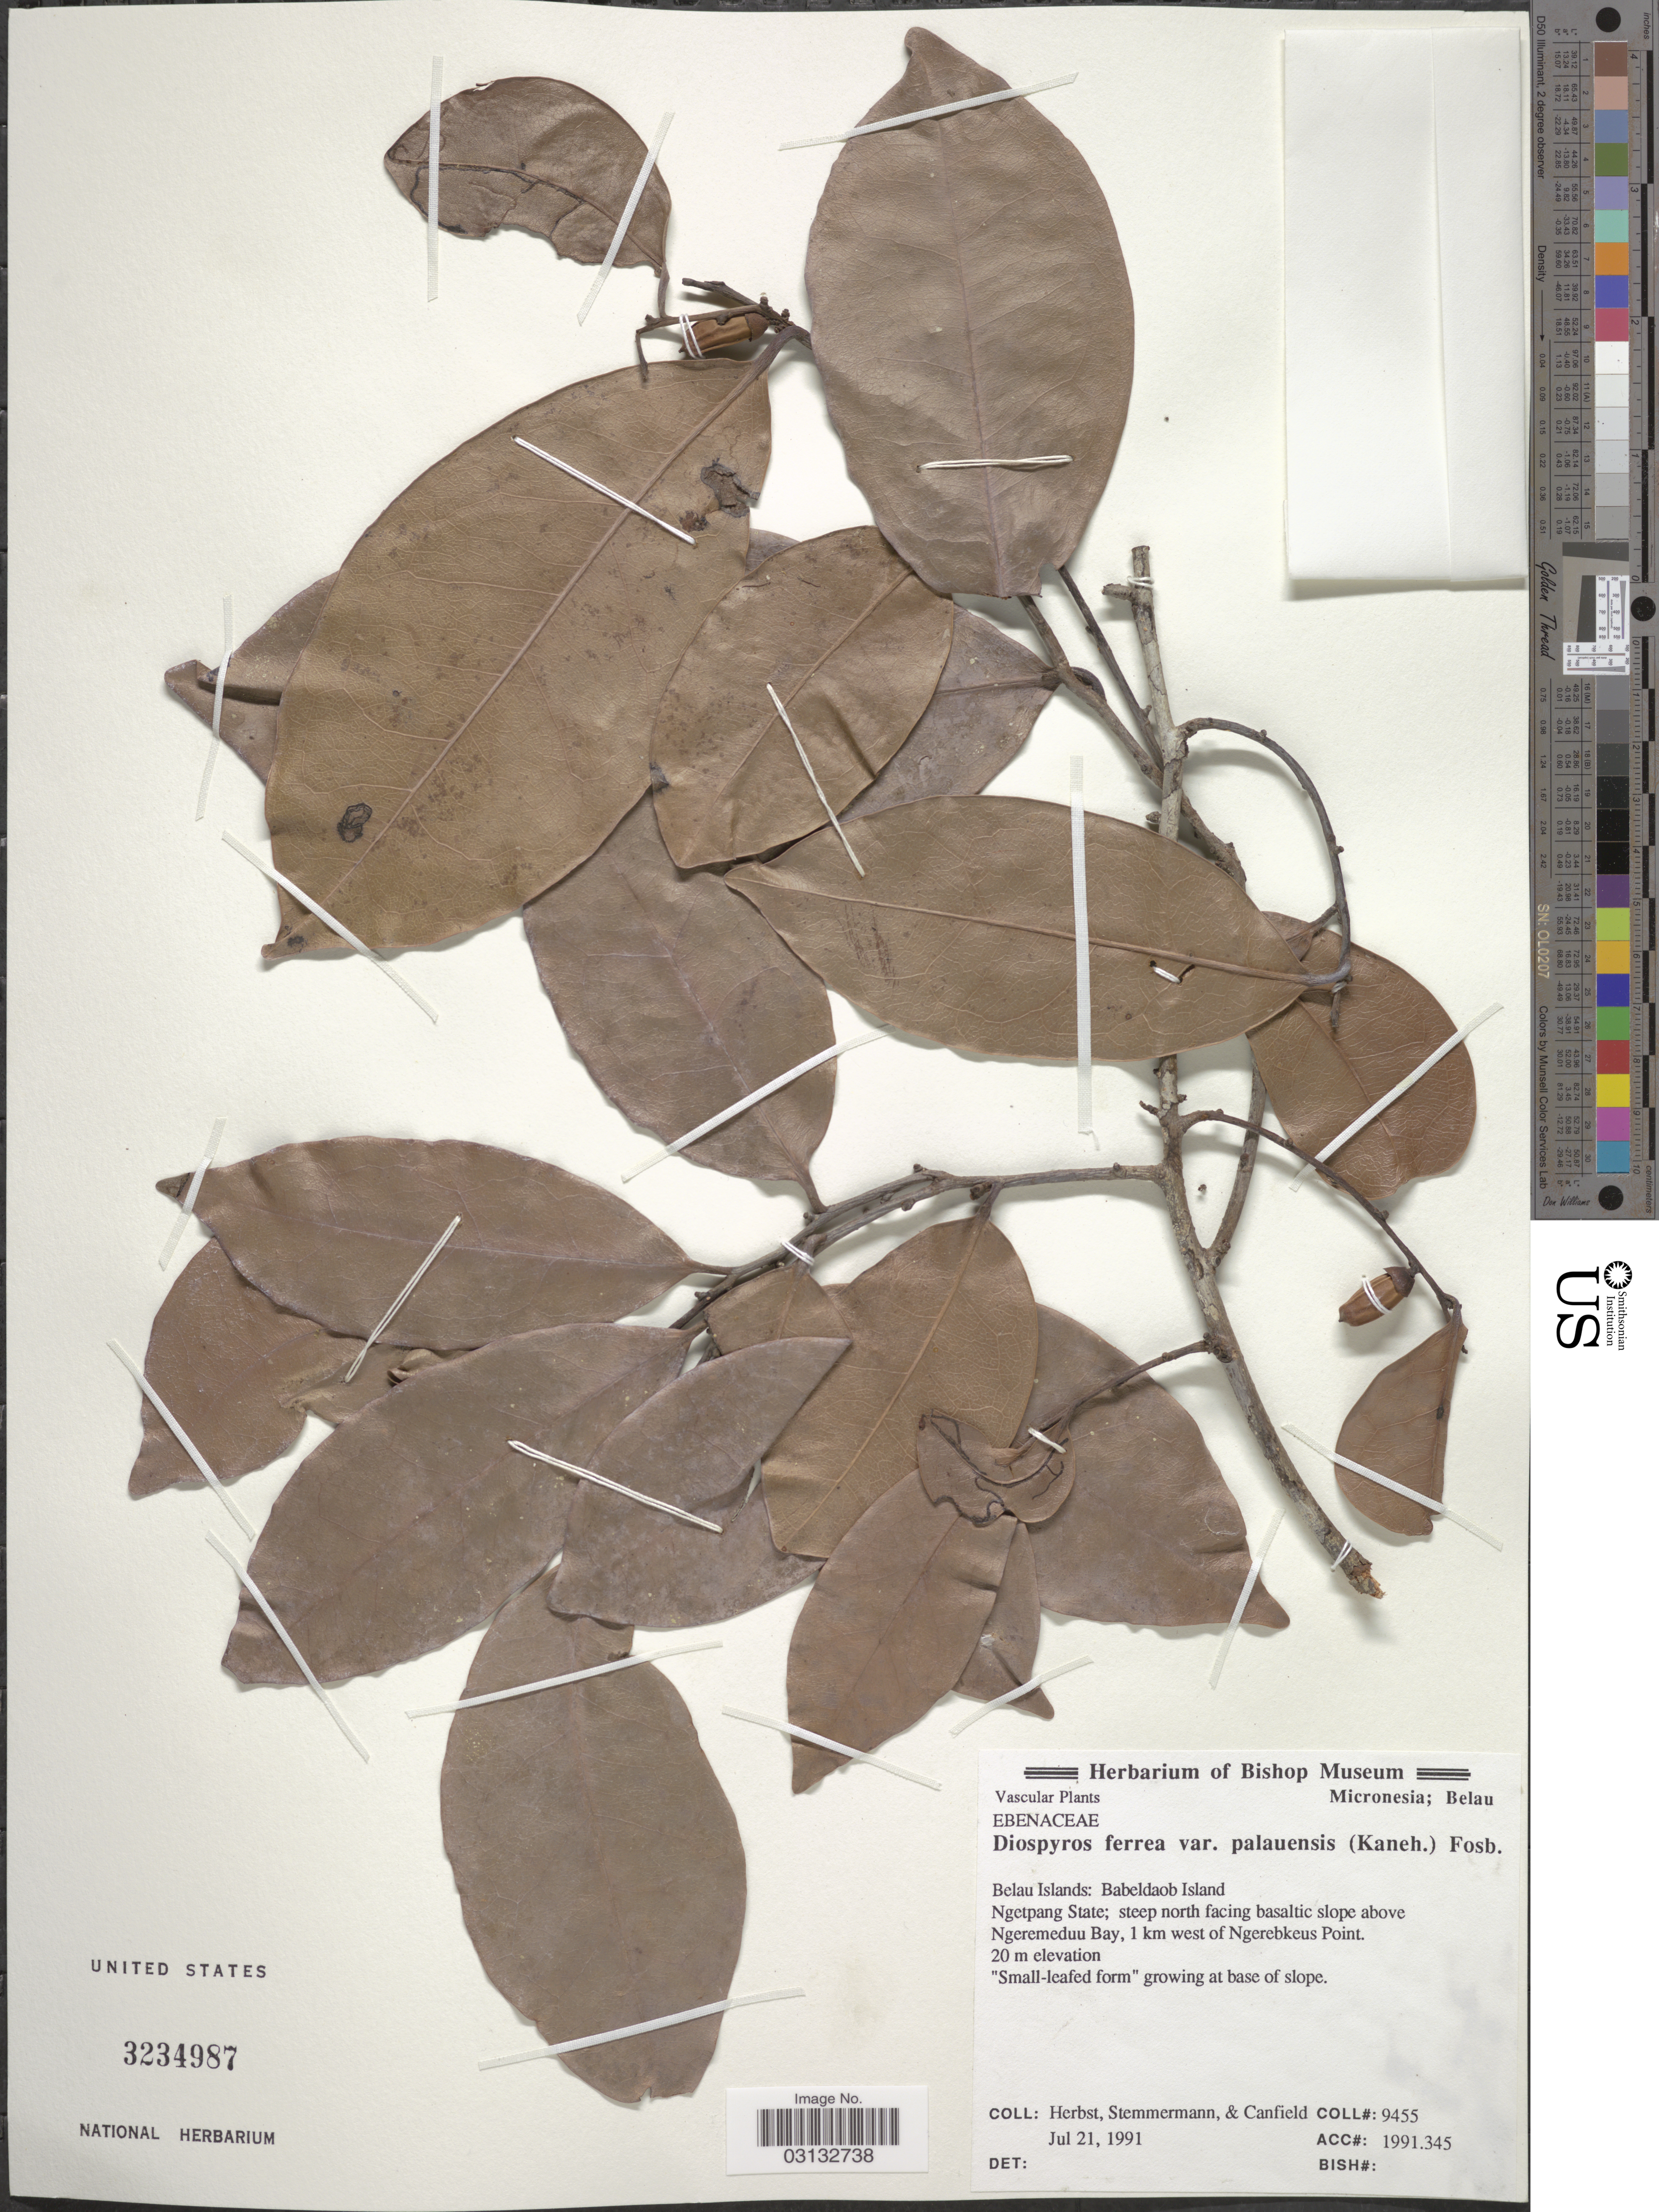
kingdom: Plantae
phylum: Tracheophyta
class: Magnoliopsida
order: Ericales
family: Ebenaceae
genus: Diospyros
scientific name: Diospyros ferrea var. palauensis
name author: (Kaneh.) Fosberg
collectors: -. Herbst, -. Stemmermann & -. Canfield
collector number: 9455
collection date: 1991-07-21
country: Palau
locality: Belau Islands: Babeldaob Island. Ngetpang State; steep north facing basaltic slope above Ngeremeduu Bay, 1 km west of Ngerebkeus Point.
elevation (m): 20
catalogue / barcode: US 3234987